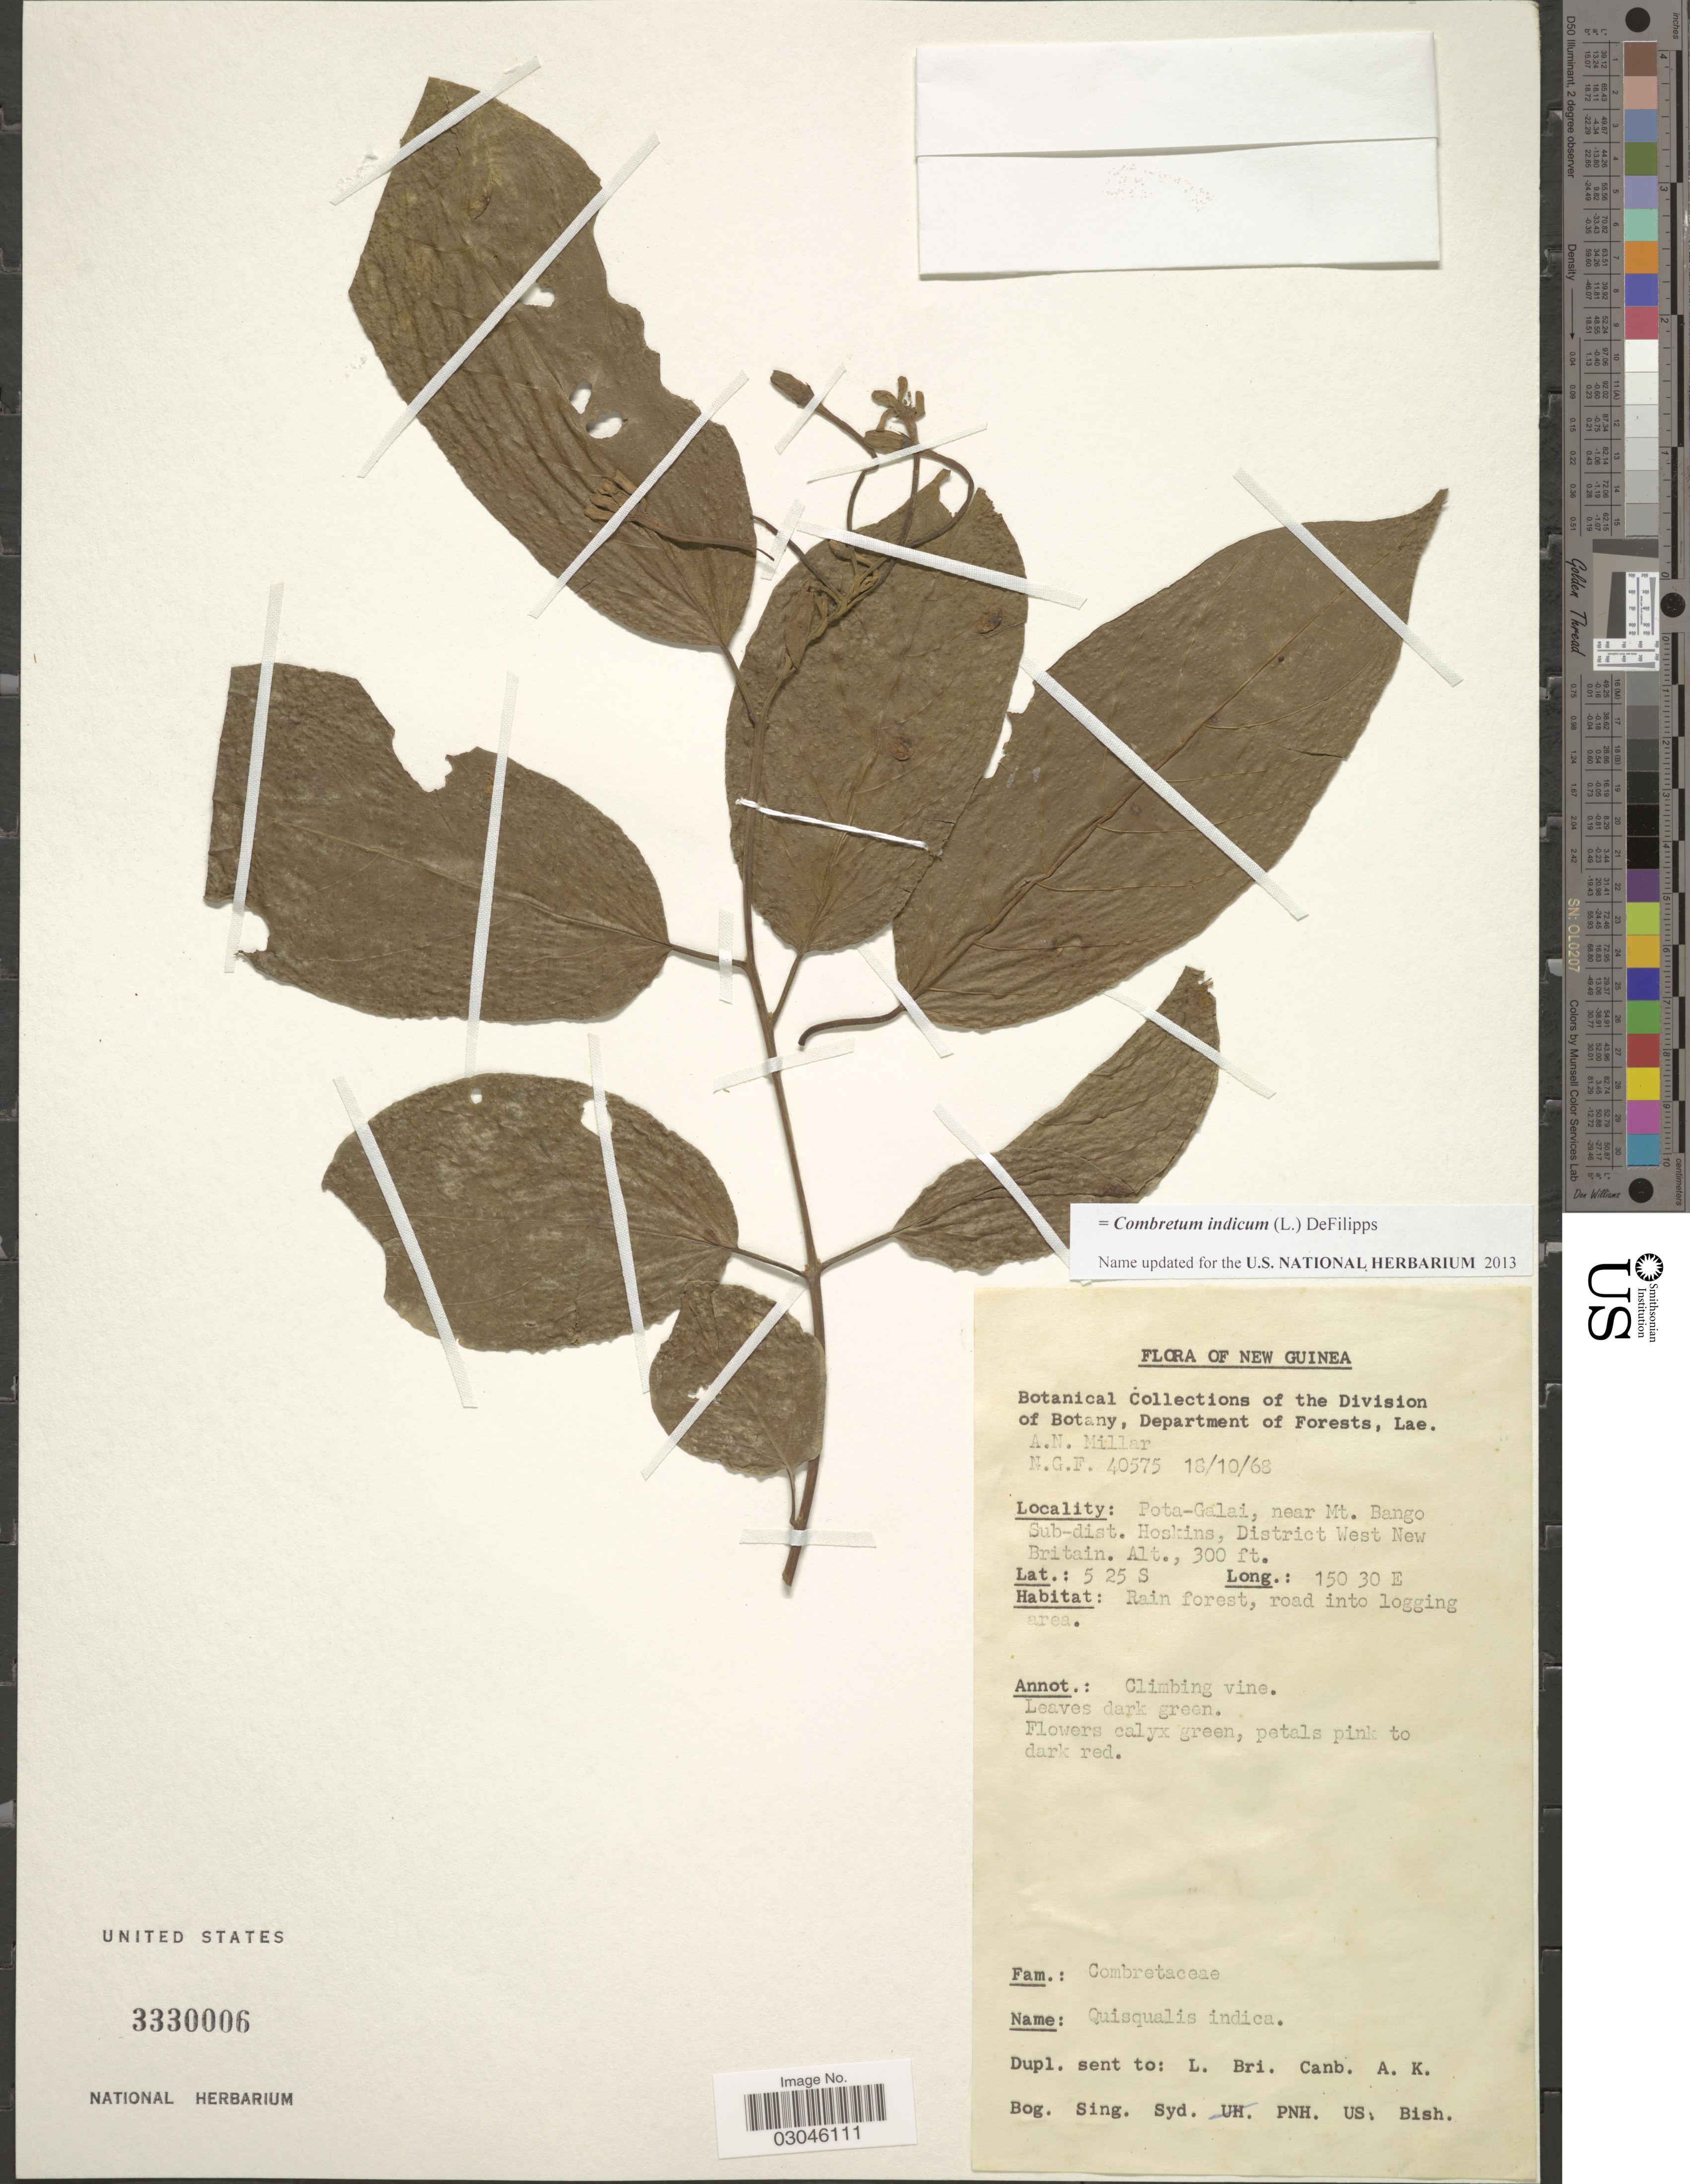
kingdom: Plantae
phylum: Tracheophyta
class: Magnoliopsida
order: Myrtales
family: Combretaceae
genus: Combretum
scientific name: Combretum indicum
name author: (L.) DeFilipps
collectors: A. Millar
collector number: NGF40575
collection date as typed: Transcribed d/m/y: 18/10/68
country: Papua New Guinea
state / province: West New Britain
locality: New Guinea. Pota-Galai, near Mt. Bango Sub-dist. Hoskins, District West New Britain. Road into logging area.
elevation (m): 91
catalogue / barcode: US 3330006